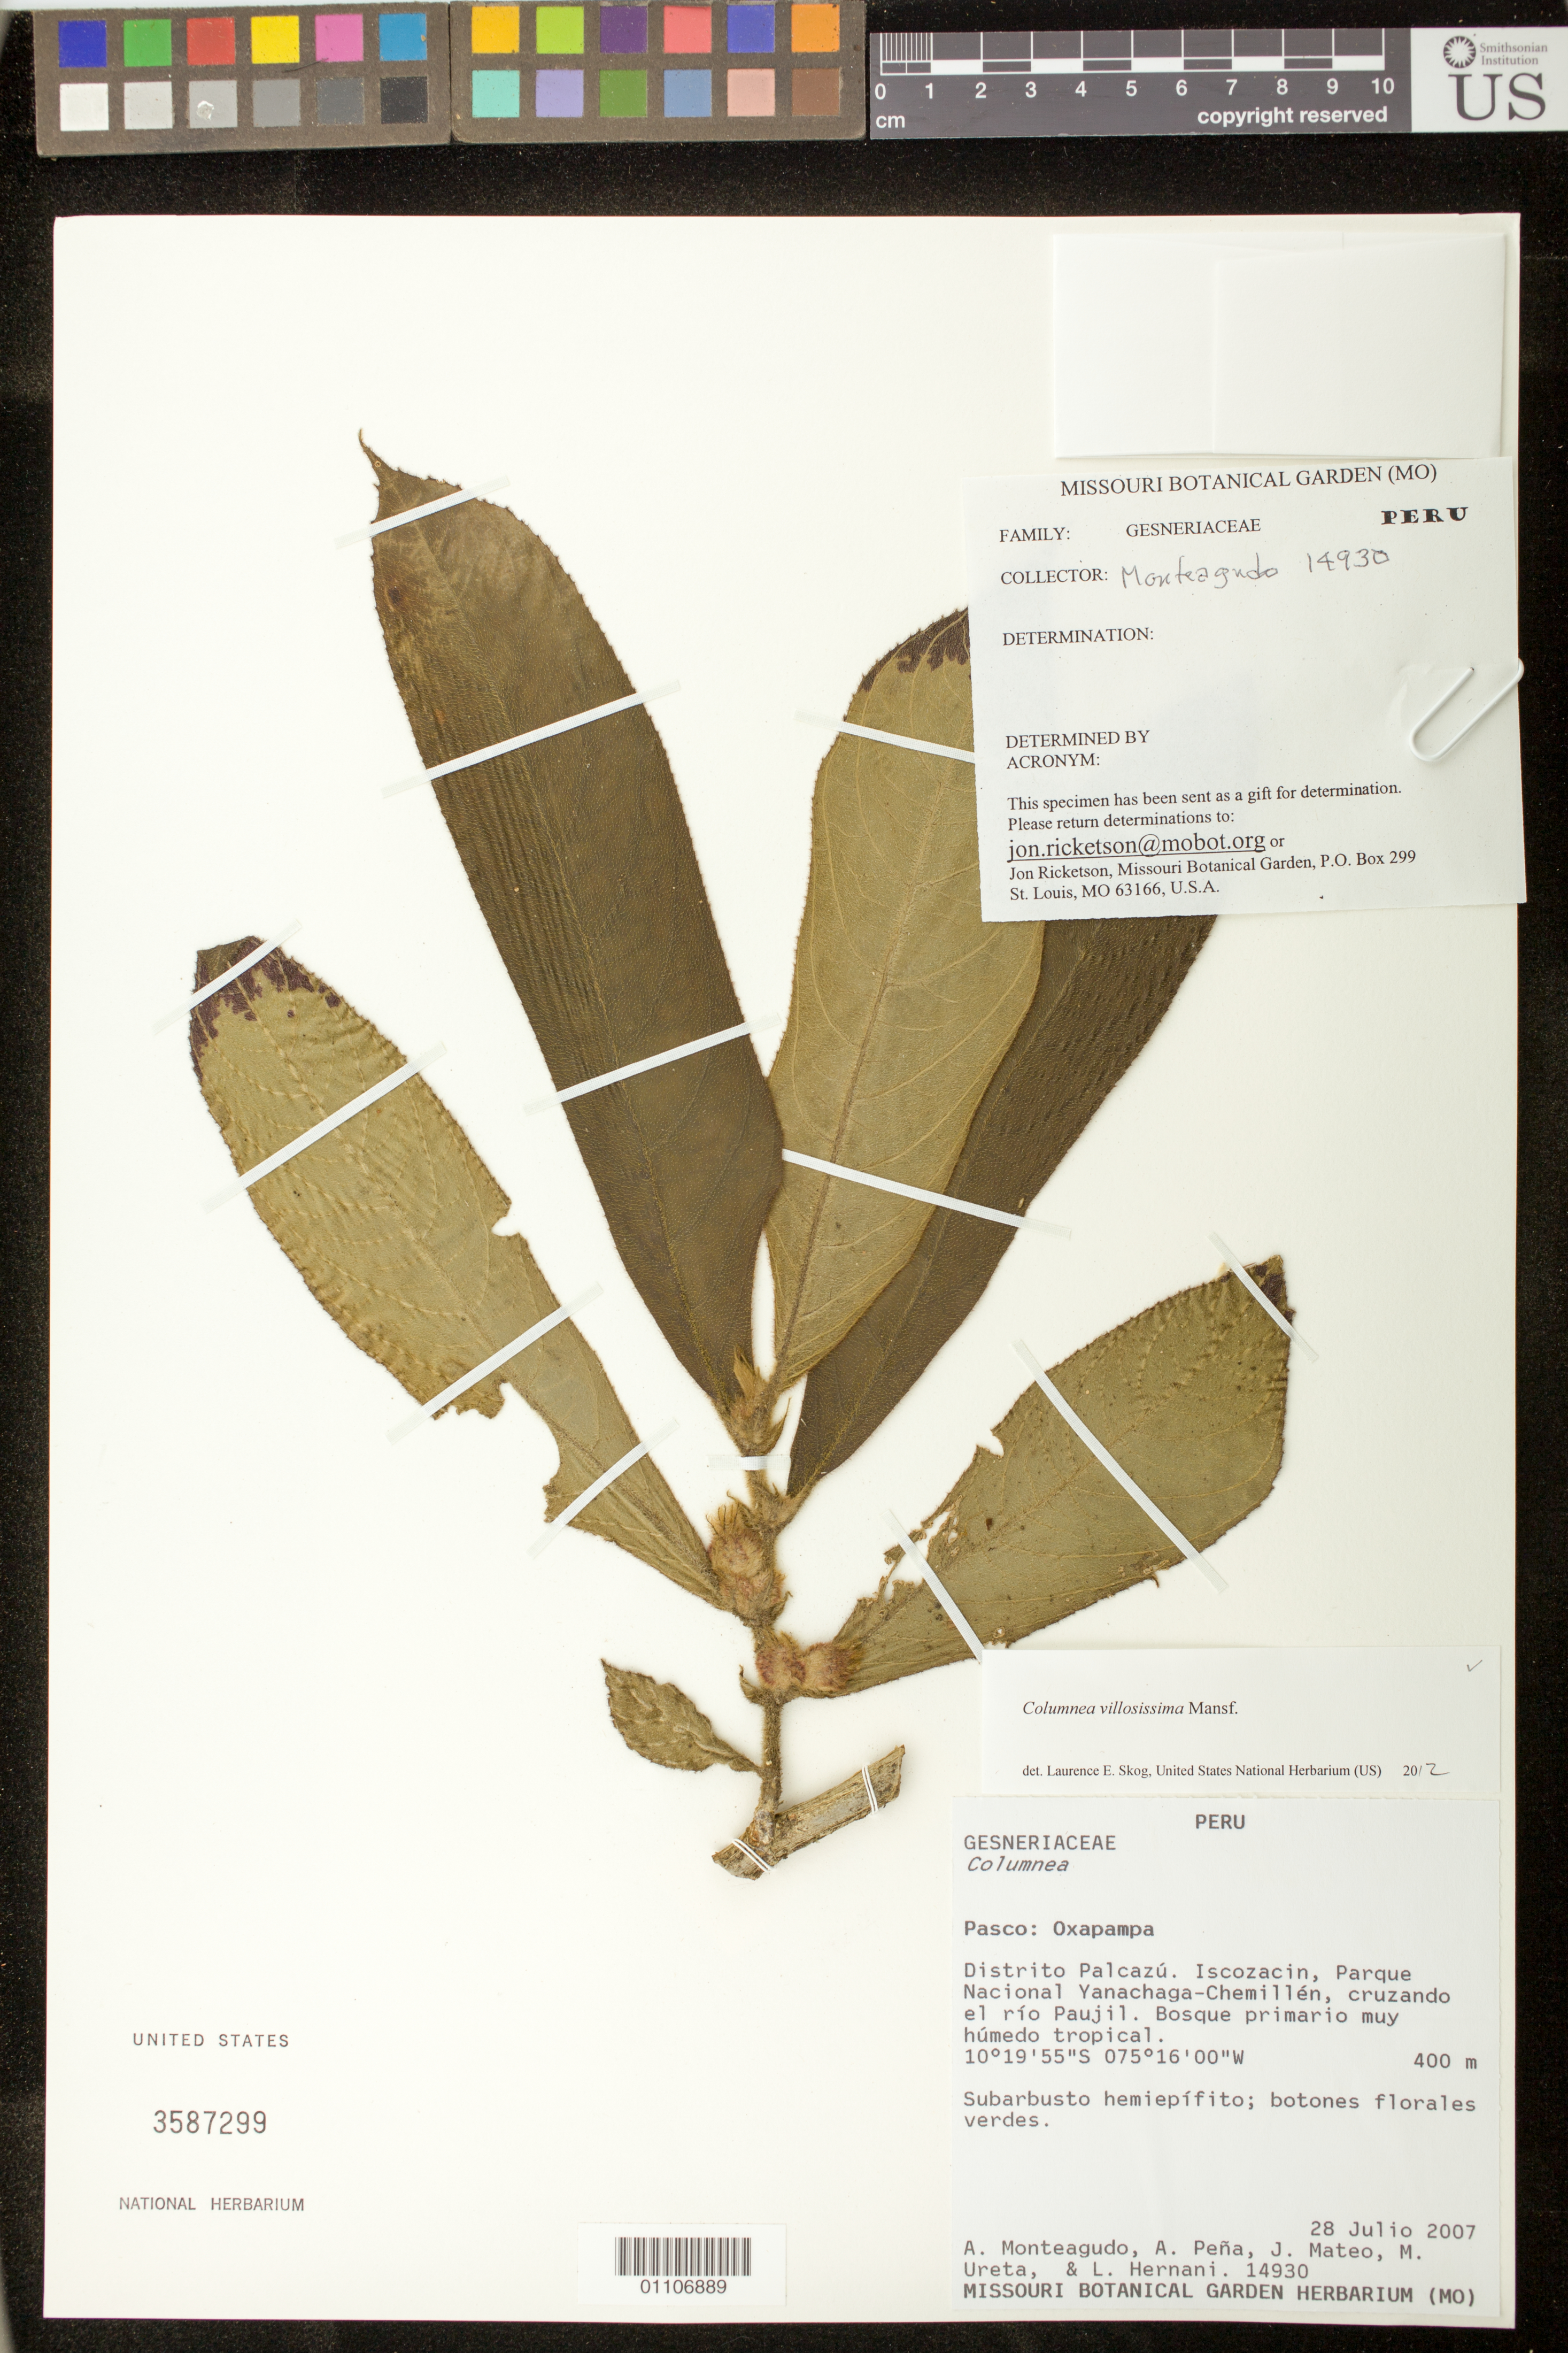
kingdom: Plantae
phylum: Tracheophyta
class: Magnoliopsida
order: Lamiales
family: Gesneriaceae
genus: Columnea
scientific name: Columnea villosissima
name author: Mansf.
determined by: Skog, Laurence E.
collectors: A. Monteagudo, A. Pena, J. Mateo, M. Ureta & L. Hernani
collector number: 14930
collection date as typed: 28 Jul 2007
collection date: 2007-07-28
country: Peru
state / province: Pasco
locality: Oxapampa: Distrito Palcazu. Isozacin, Parque Nacional Yanachaga-Chemillen, cruzando el rio Paujil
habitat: Bosque primario muy humedo tropical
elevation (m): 400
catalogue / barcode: US 3587299